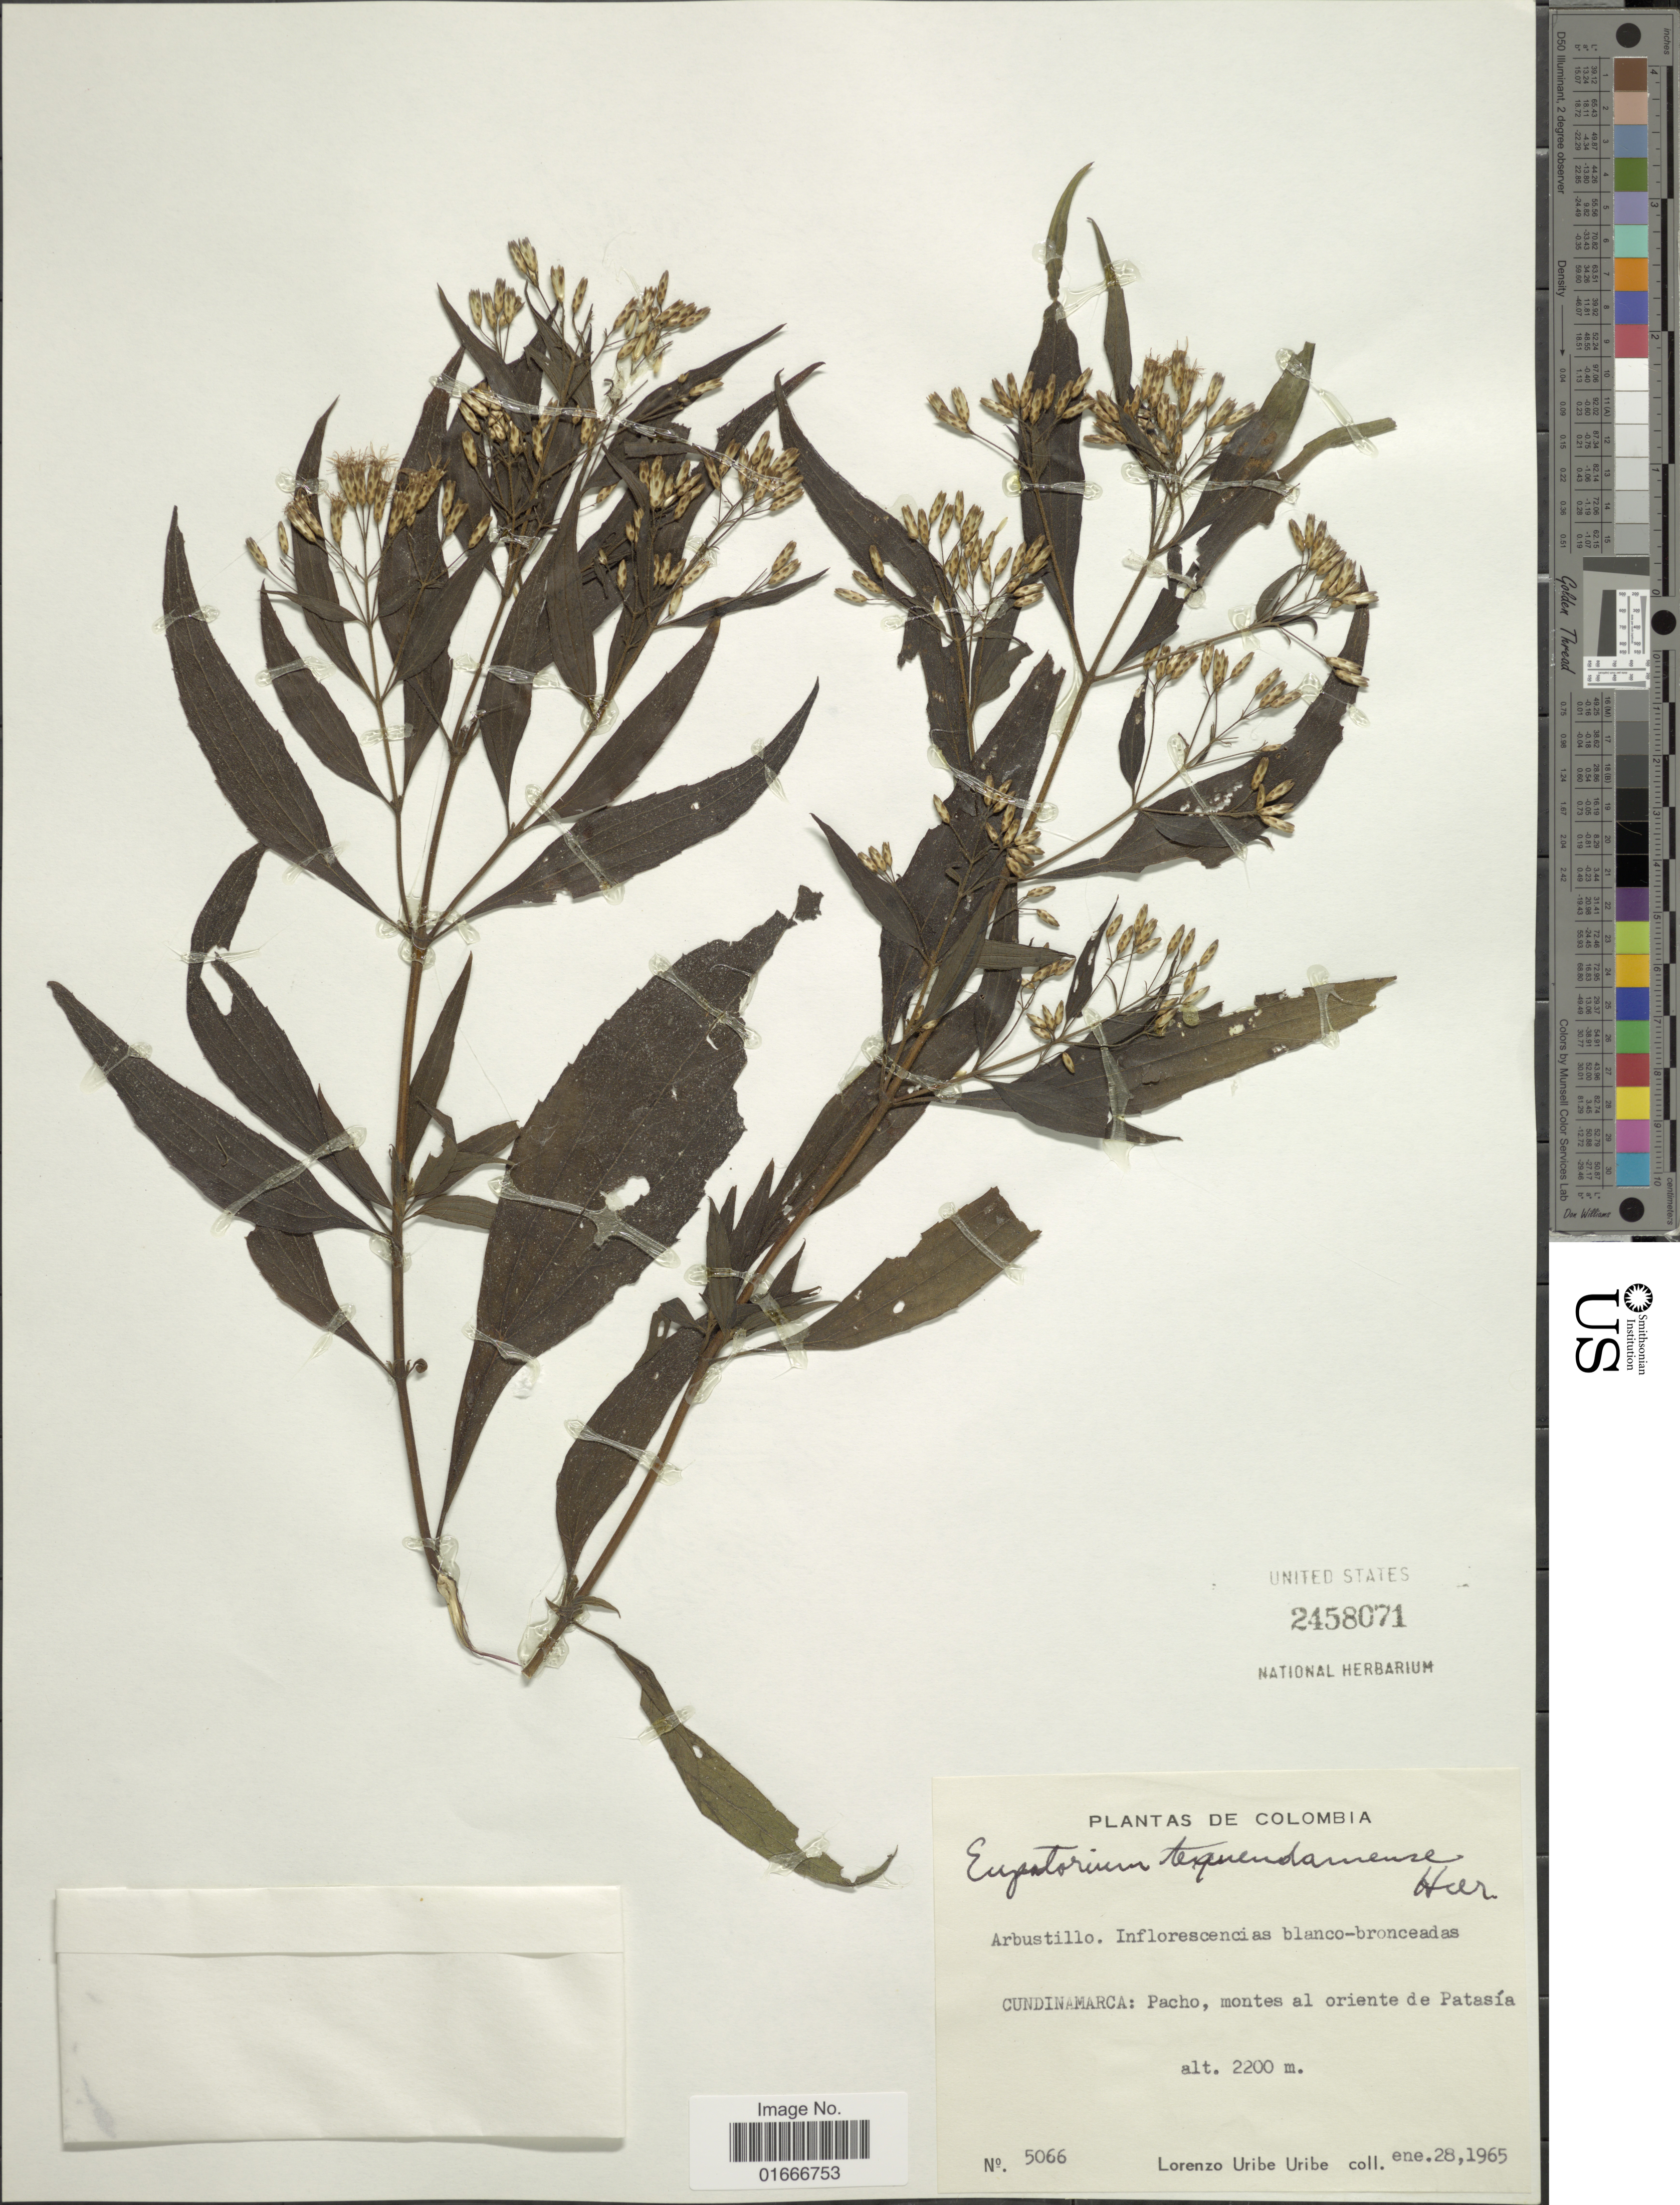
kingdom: Plantae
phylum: Tracheophyta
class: Magnoliopsida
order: Asterales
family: Asteraceae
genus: Chromolaena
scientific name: Chromolaena subscandens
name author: (Hieron.) R.M. King & H. Rob.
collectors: L. Uribe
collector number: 5066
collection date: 1965-01-28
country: Colombia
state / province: Cundinamarca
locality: Pacho, montes al oriente de Patasia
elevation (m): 2200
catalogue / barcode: US 2458071